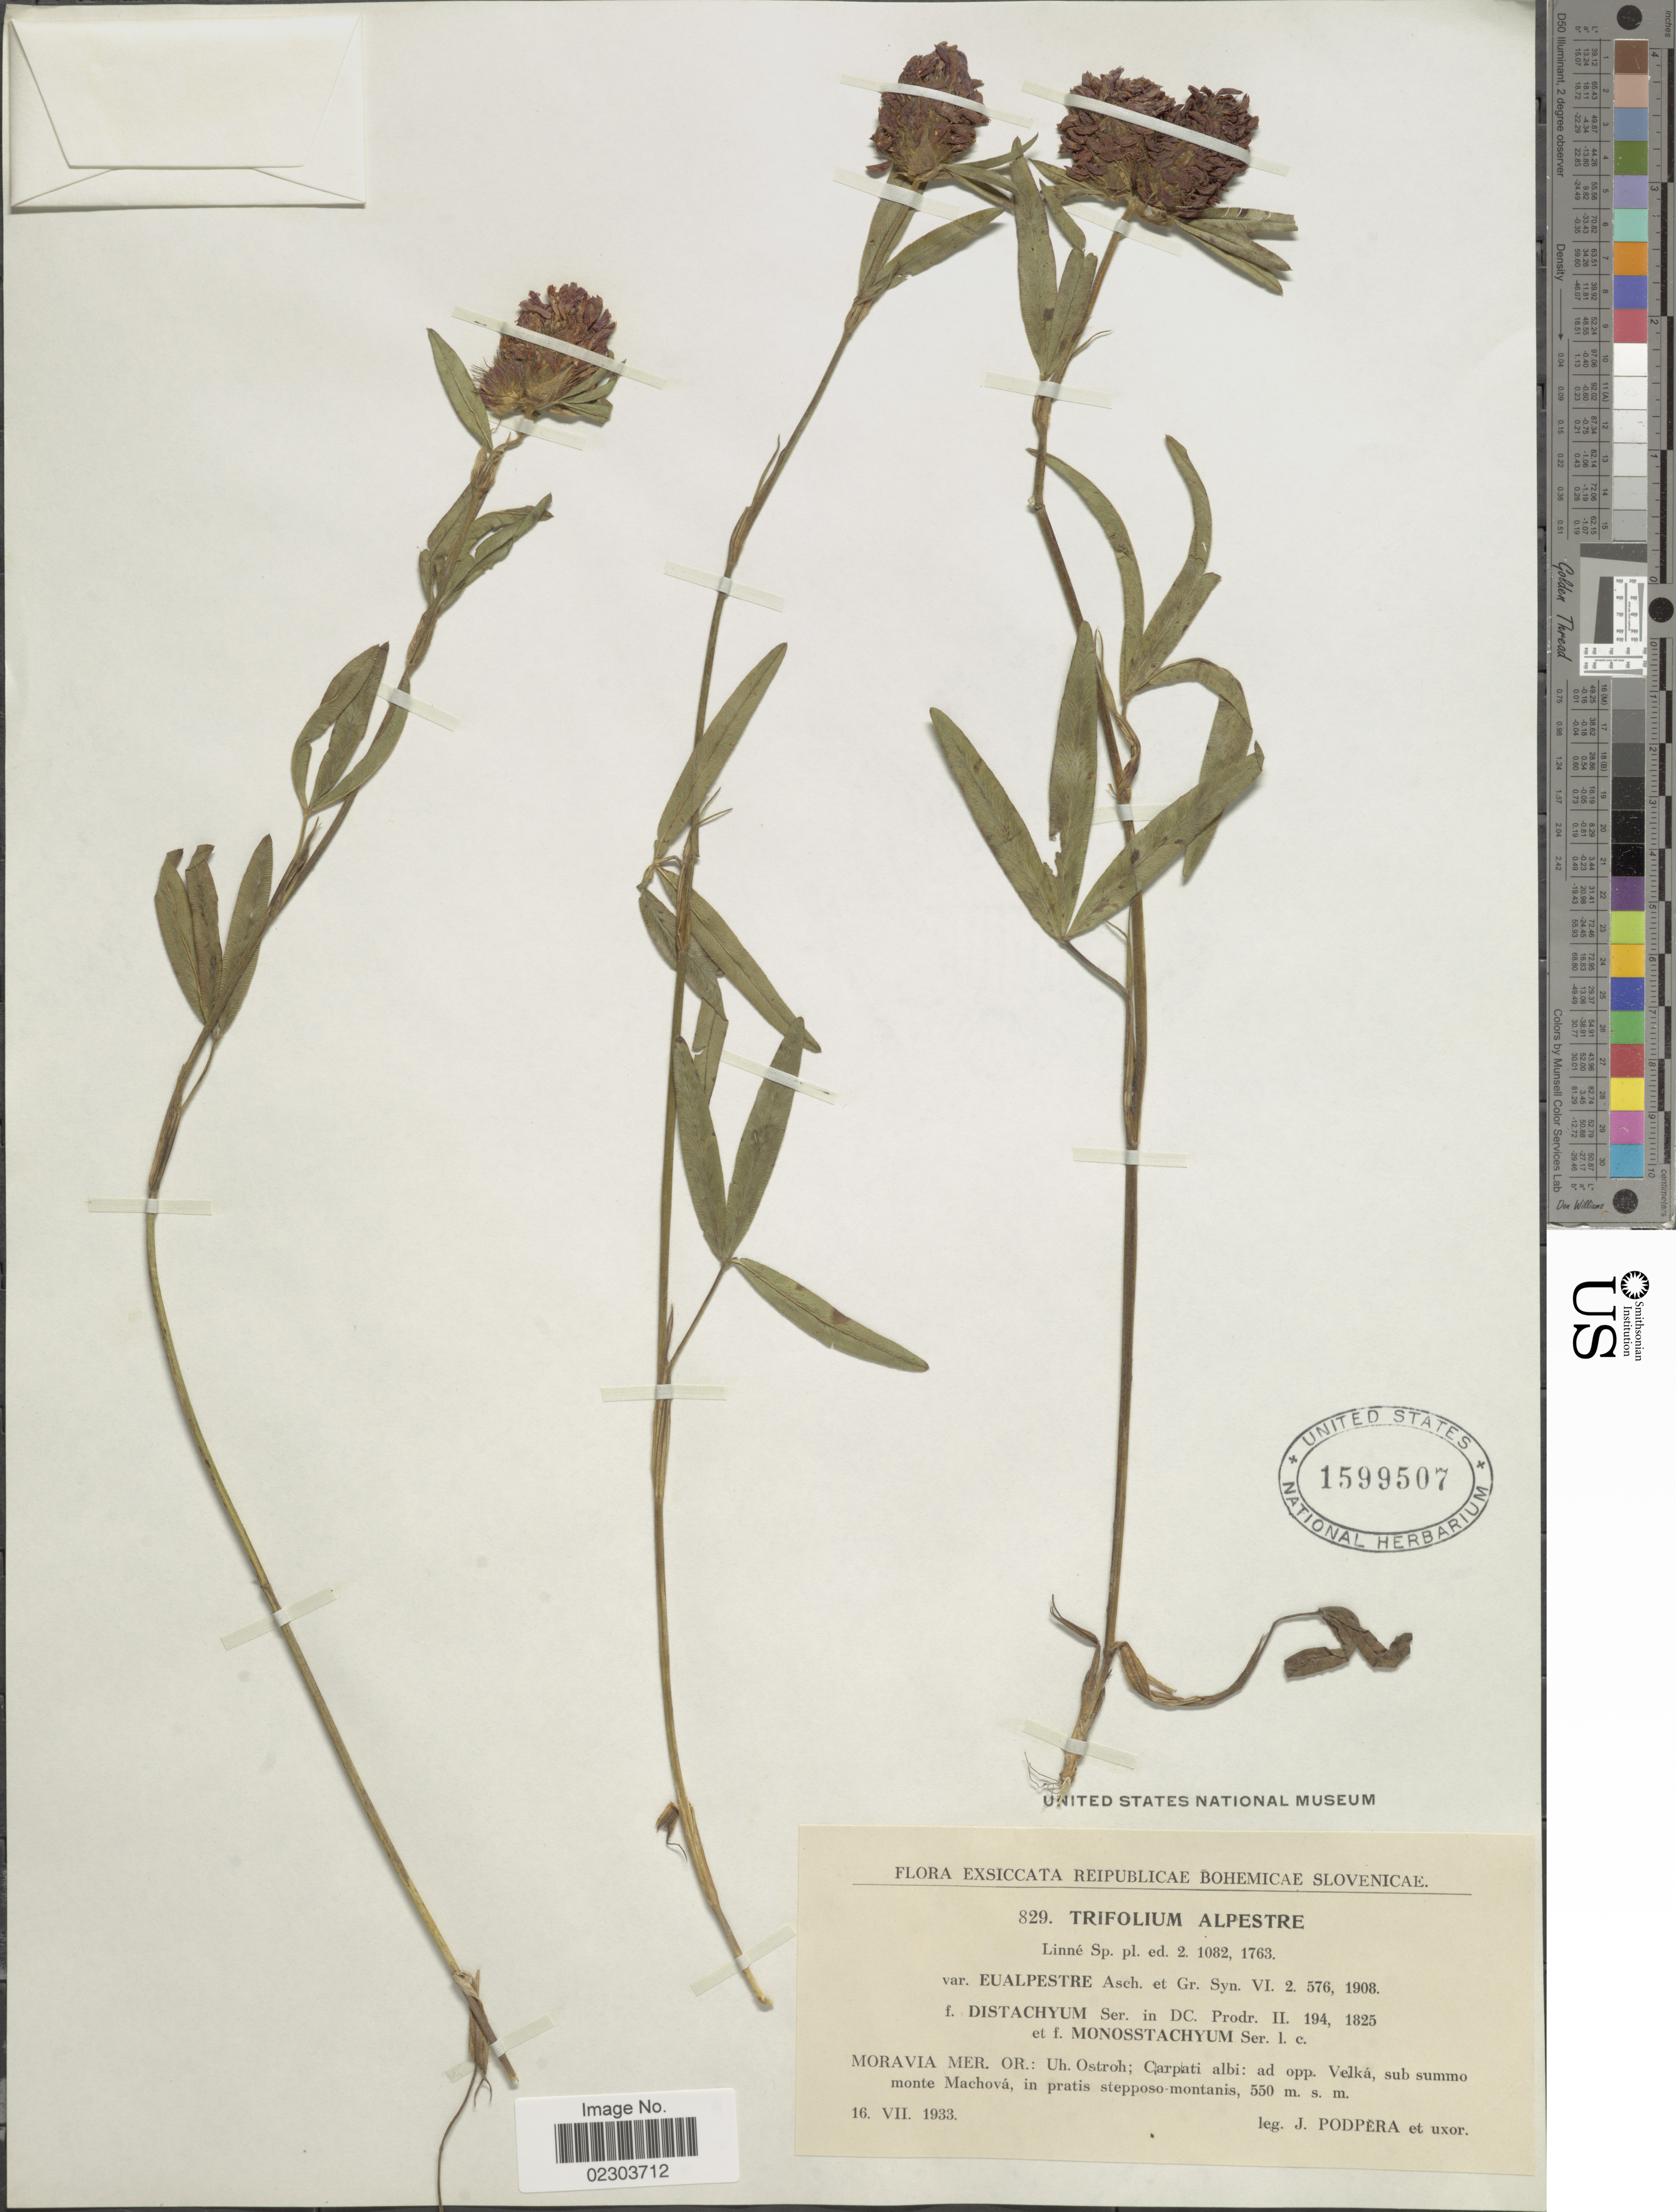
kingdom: Plantae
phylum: Tracheophyta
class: Magnoliopsida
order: Fabales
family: Fabaceae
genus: Trifolium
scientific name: Trifolium alpestre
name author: L.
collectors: J. Podpera & Uxor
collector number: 829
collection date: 1933-07-16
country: Slovenia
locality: Reipublnicae bohemicae Slovenicae, Moravia Mer. Or: Uh. Ostroh; Carpati albi: ad opp. Velka, sub summo monte Machová, in pratis stpposo-montanis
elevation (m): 550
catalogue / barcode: US 1599507